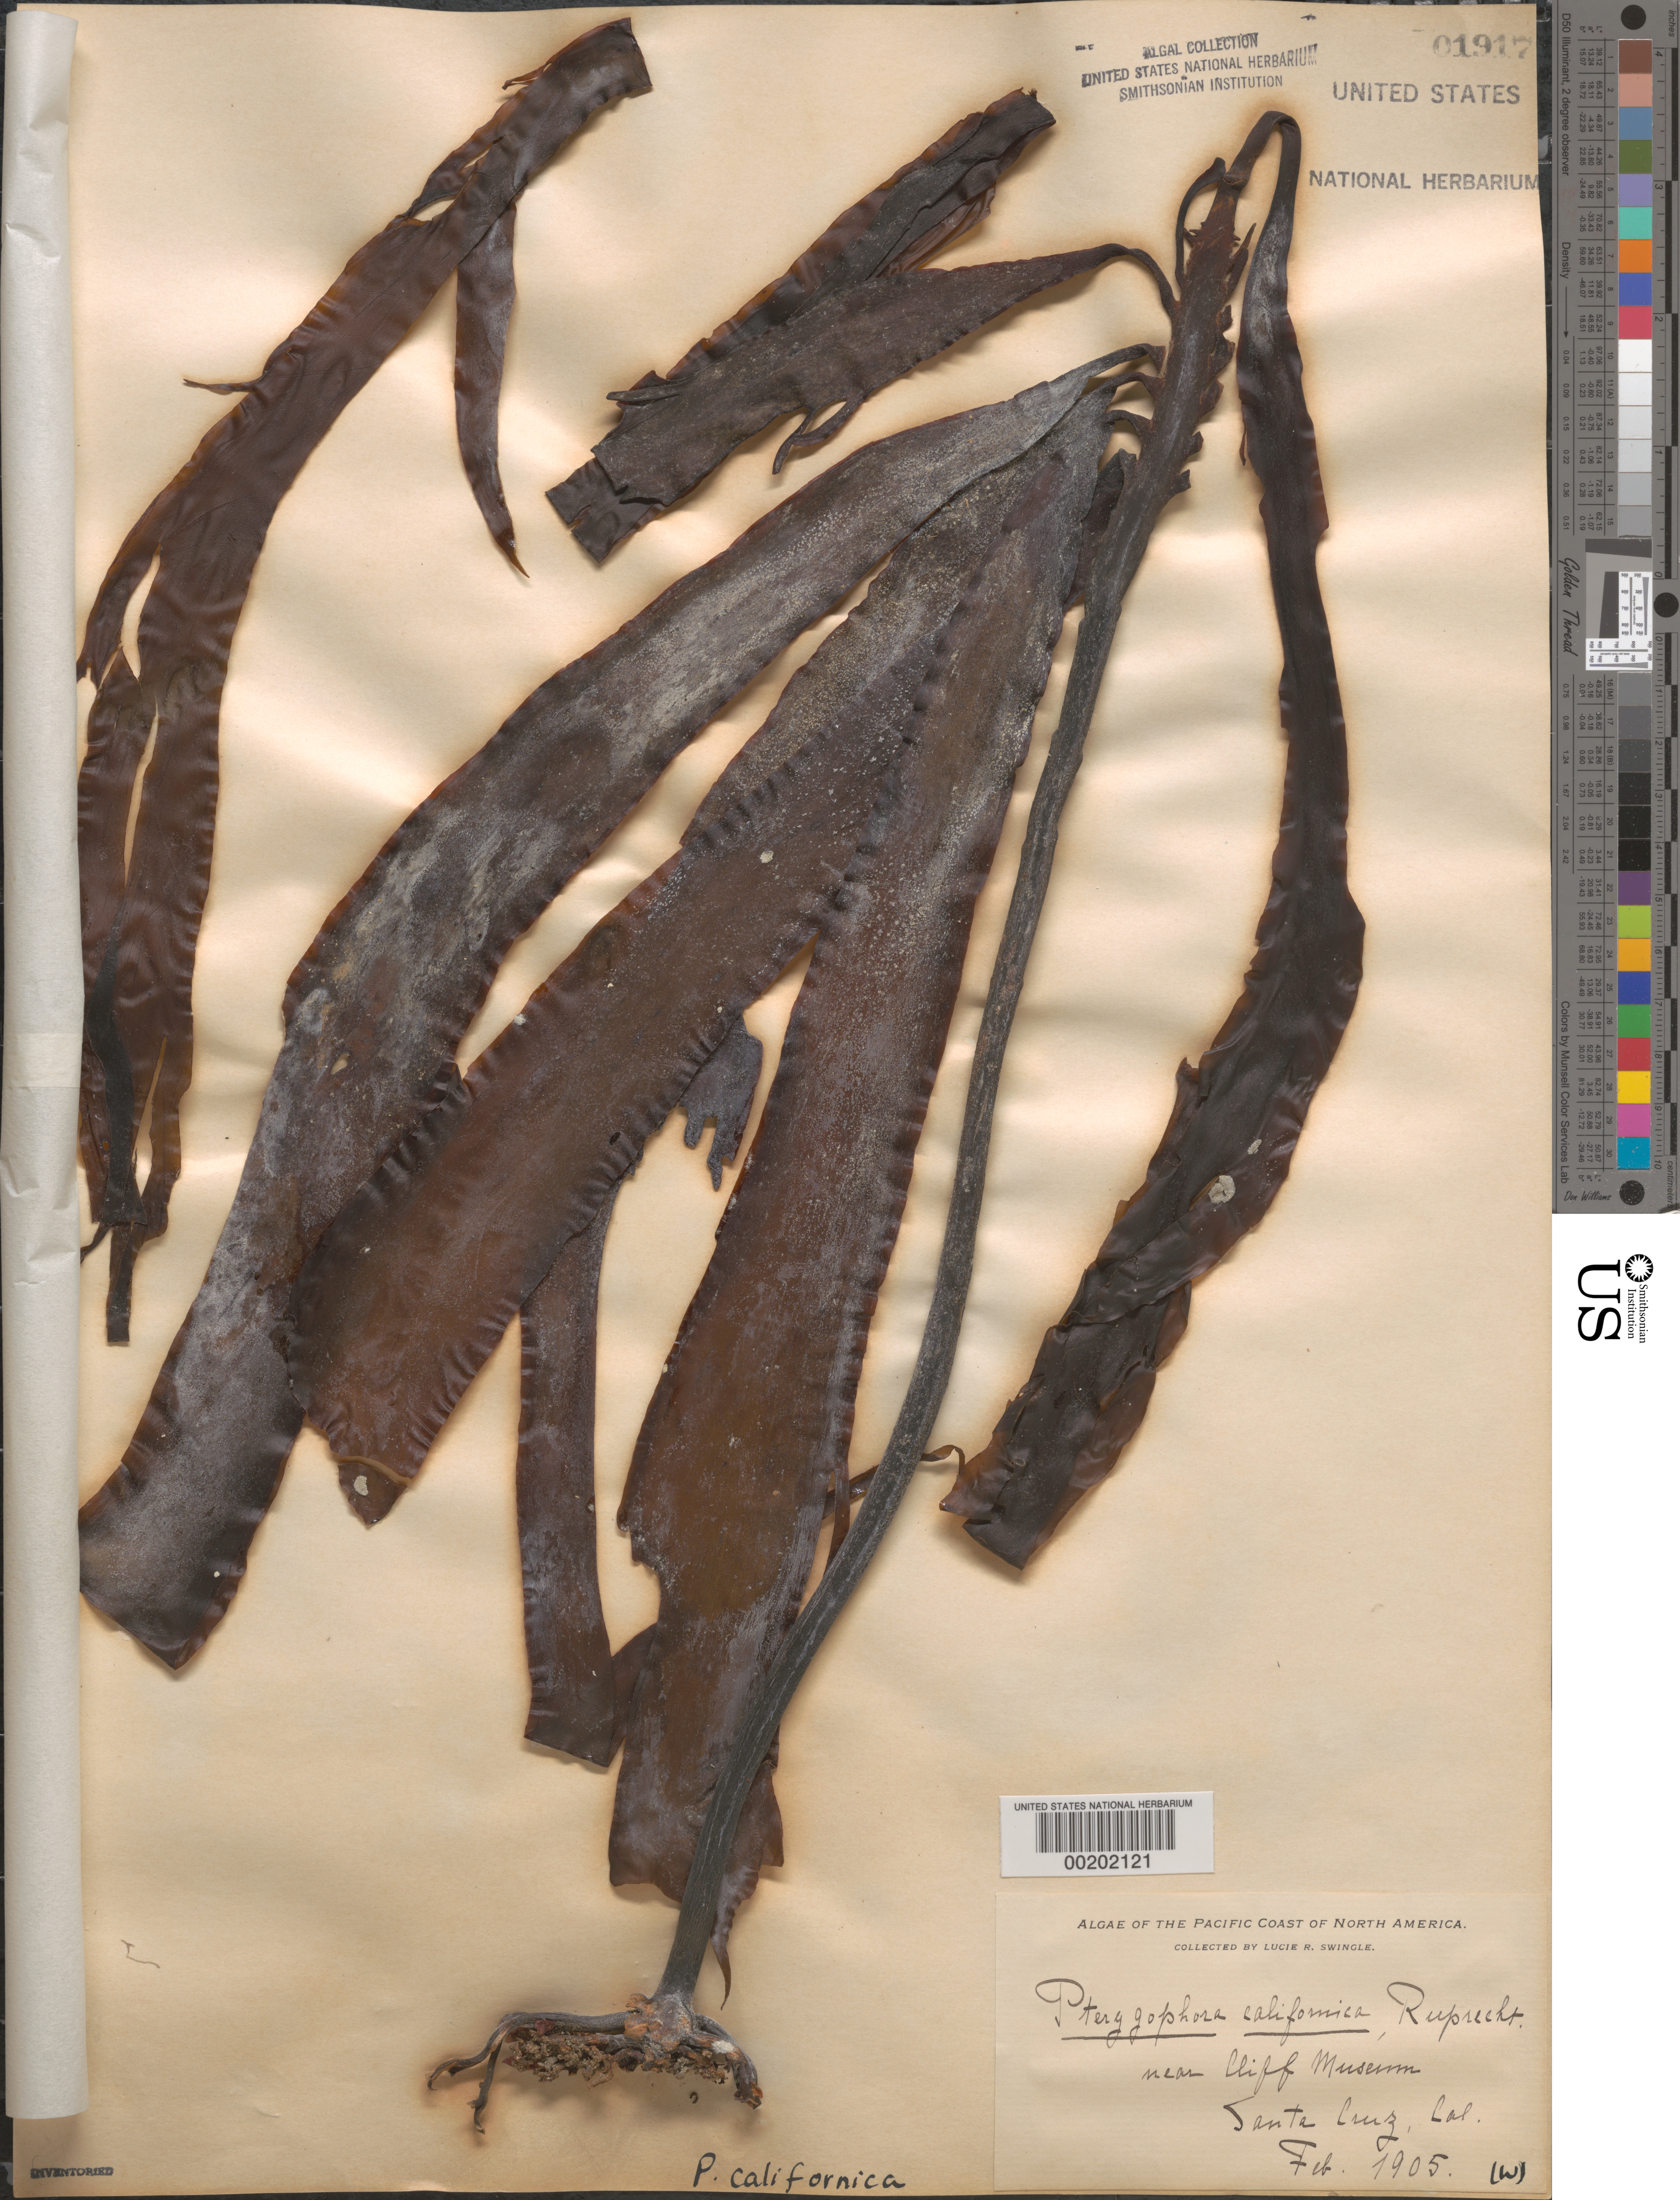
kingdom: Chromista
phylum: Ochrophyta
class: Phaeophyceae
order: Laminariales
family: Alariaceae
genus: Pterygophora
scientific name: Pterygophora californica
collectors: L. Swingle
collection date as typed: Feb 1905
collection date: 1905-02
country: United States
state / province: California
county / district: Santa Cruz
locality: Santa Cruz, near Cliff Museum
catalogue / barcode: US 1917